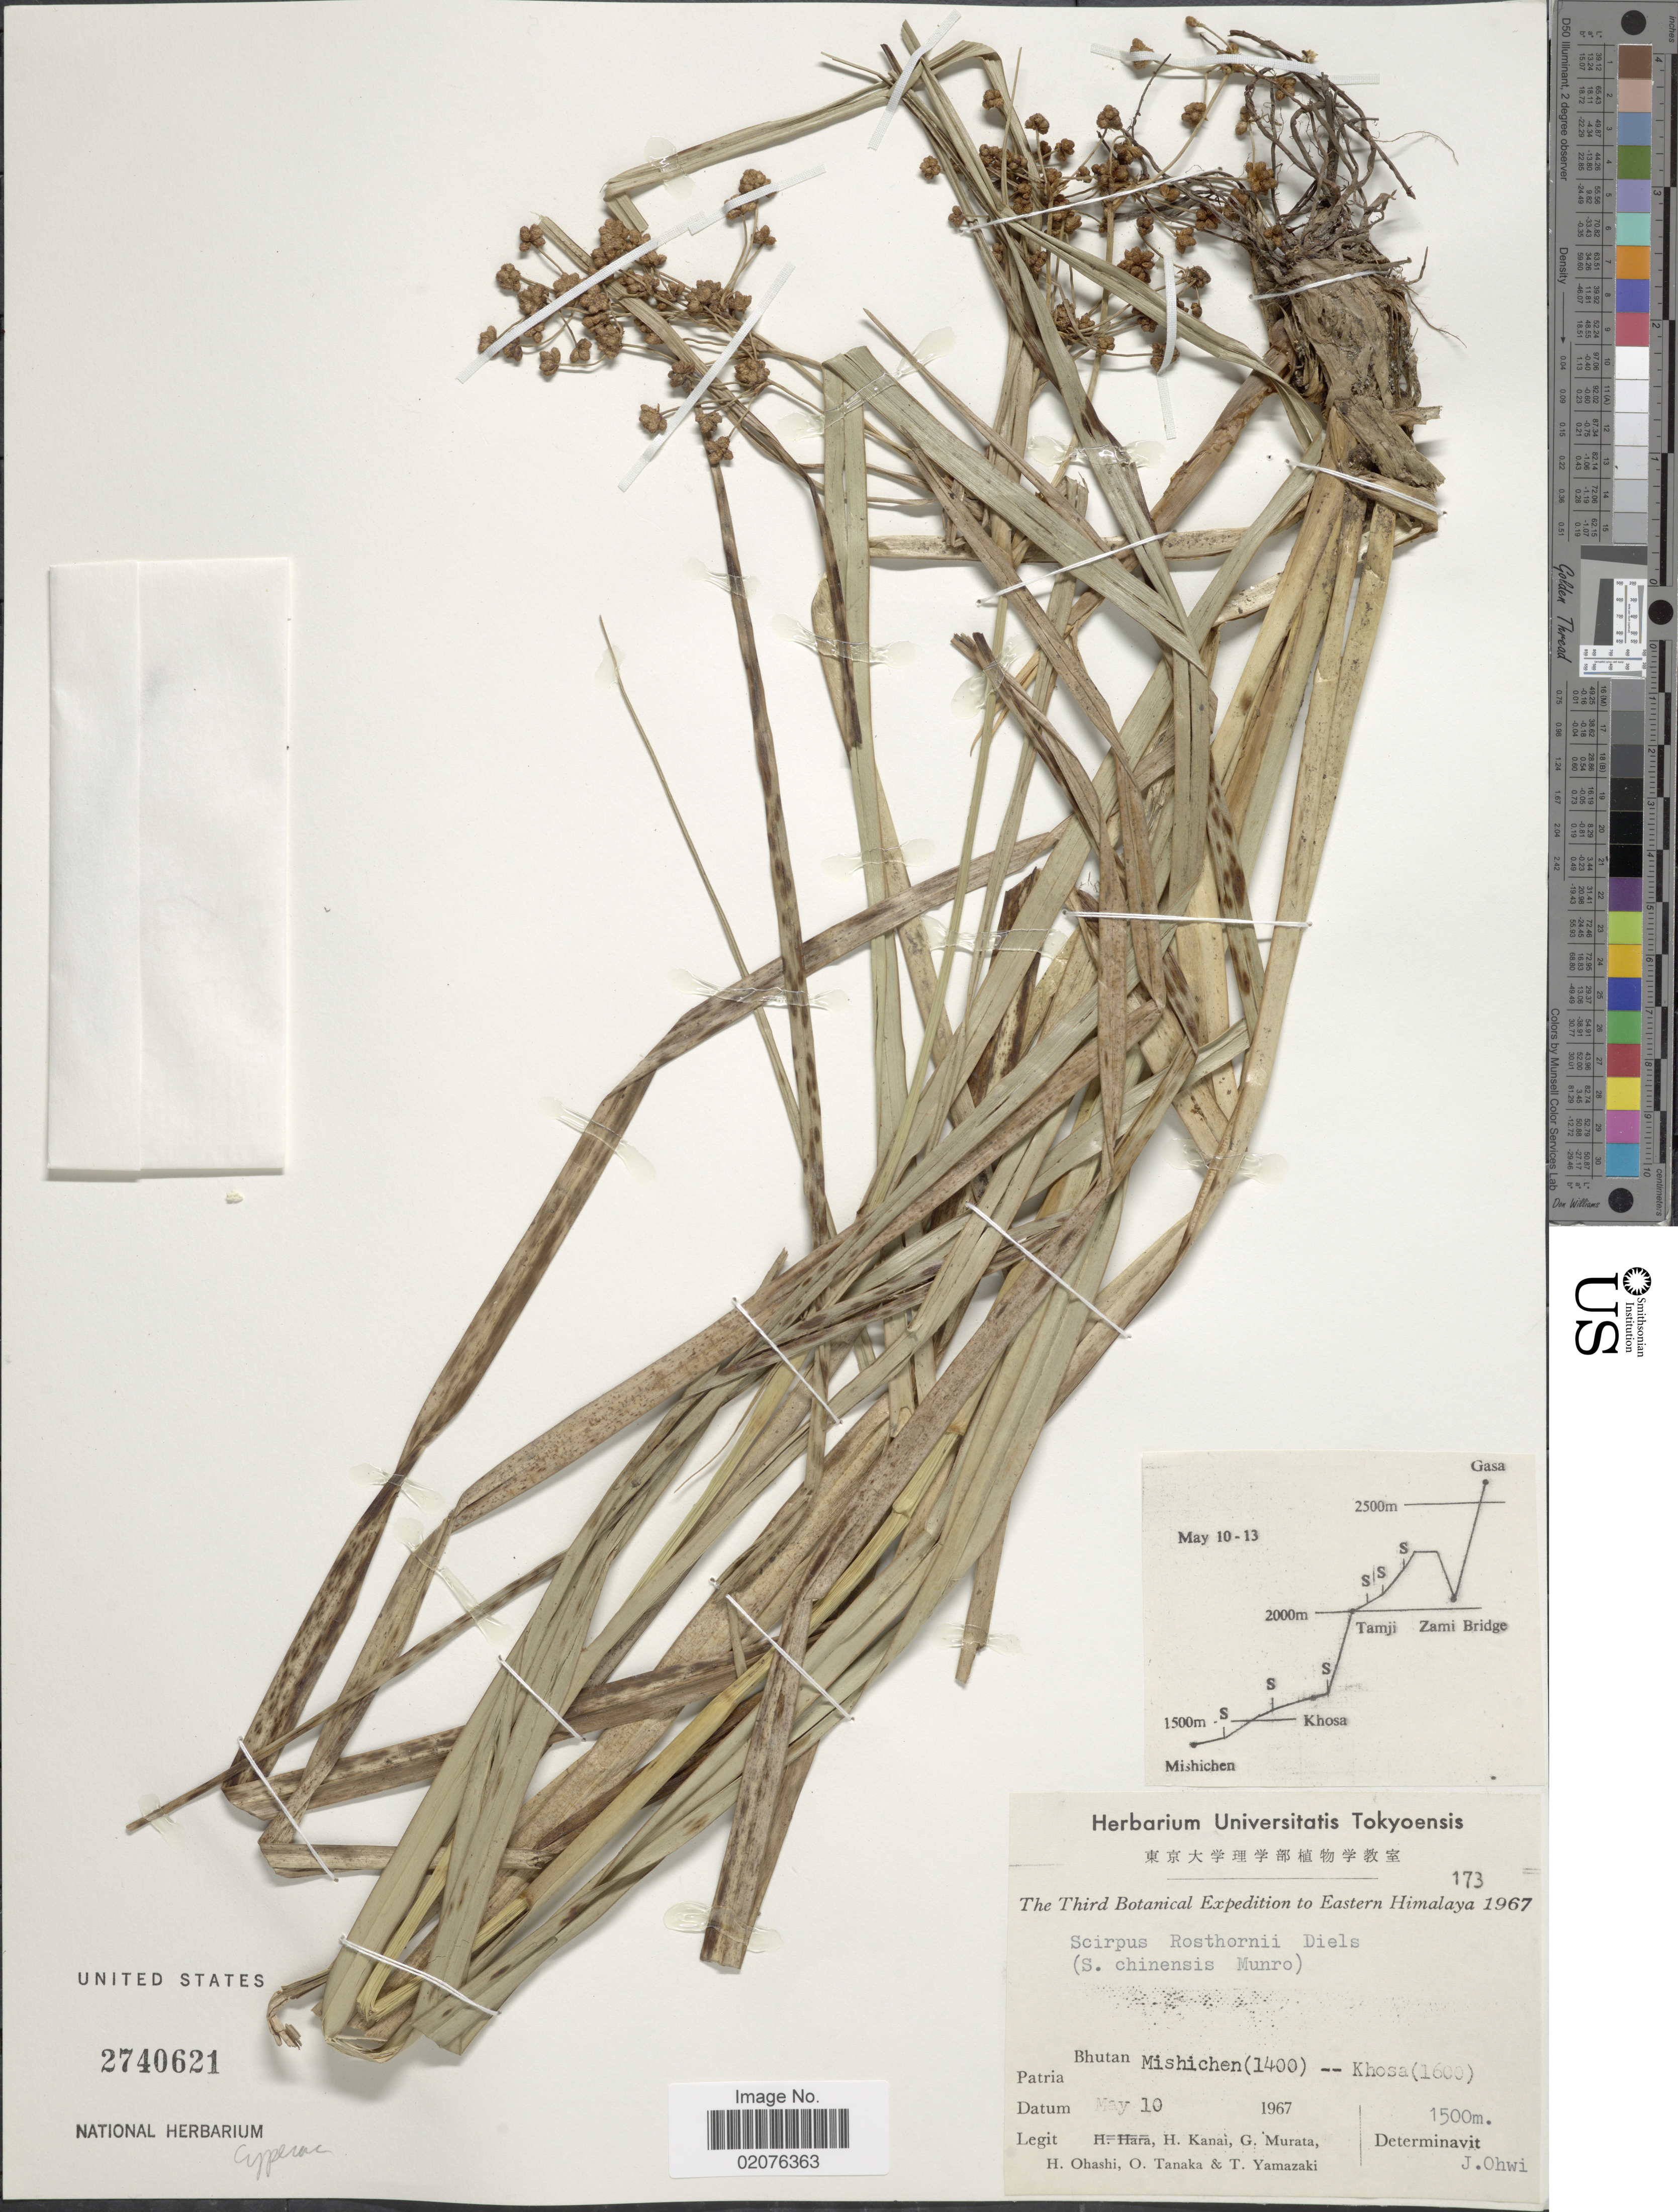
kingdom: Plantae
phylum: Tracheophyta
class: Liliopsida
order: Poales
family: Cyperaceae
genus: Scirpus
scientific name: Scirpus ternatanus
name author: Reinw. ex Miq.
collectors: H. Kanai, G. Murata, H. Ohashi, O. Tanaka & T. Yamazaki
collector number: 173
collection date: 1967-05-10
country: Bhutan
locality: Mishichen (1400) -- Khosa (160)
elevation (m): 1500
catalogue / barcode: US 2740621